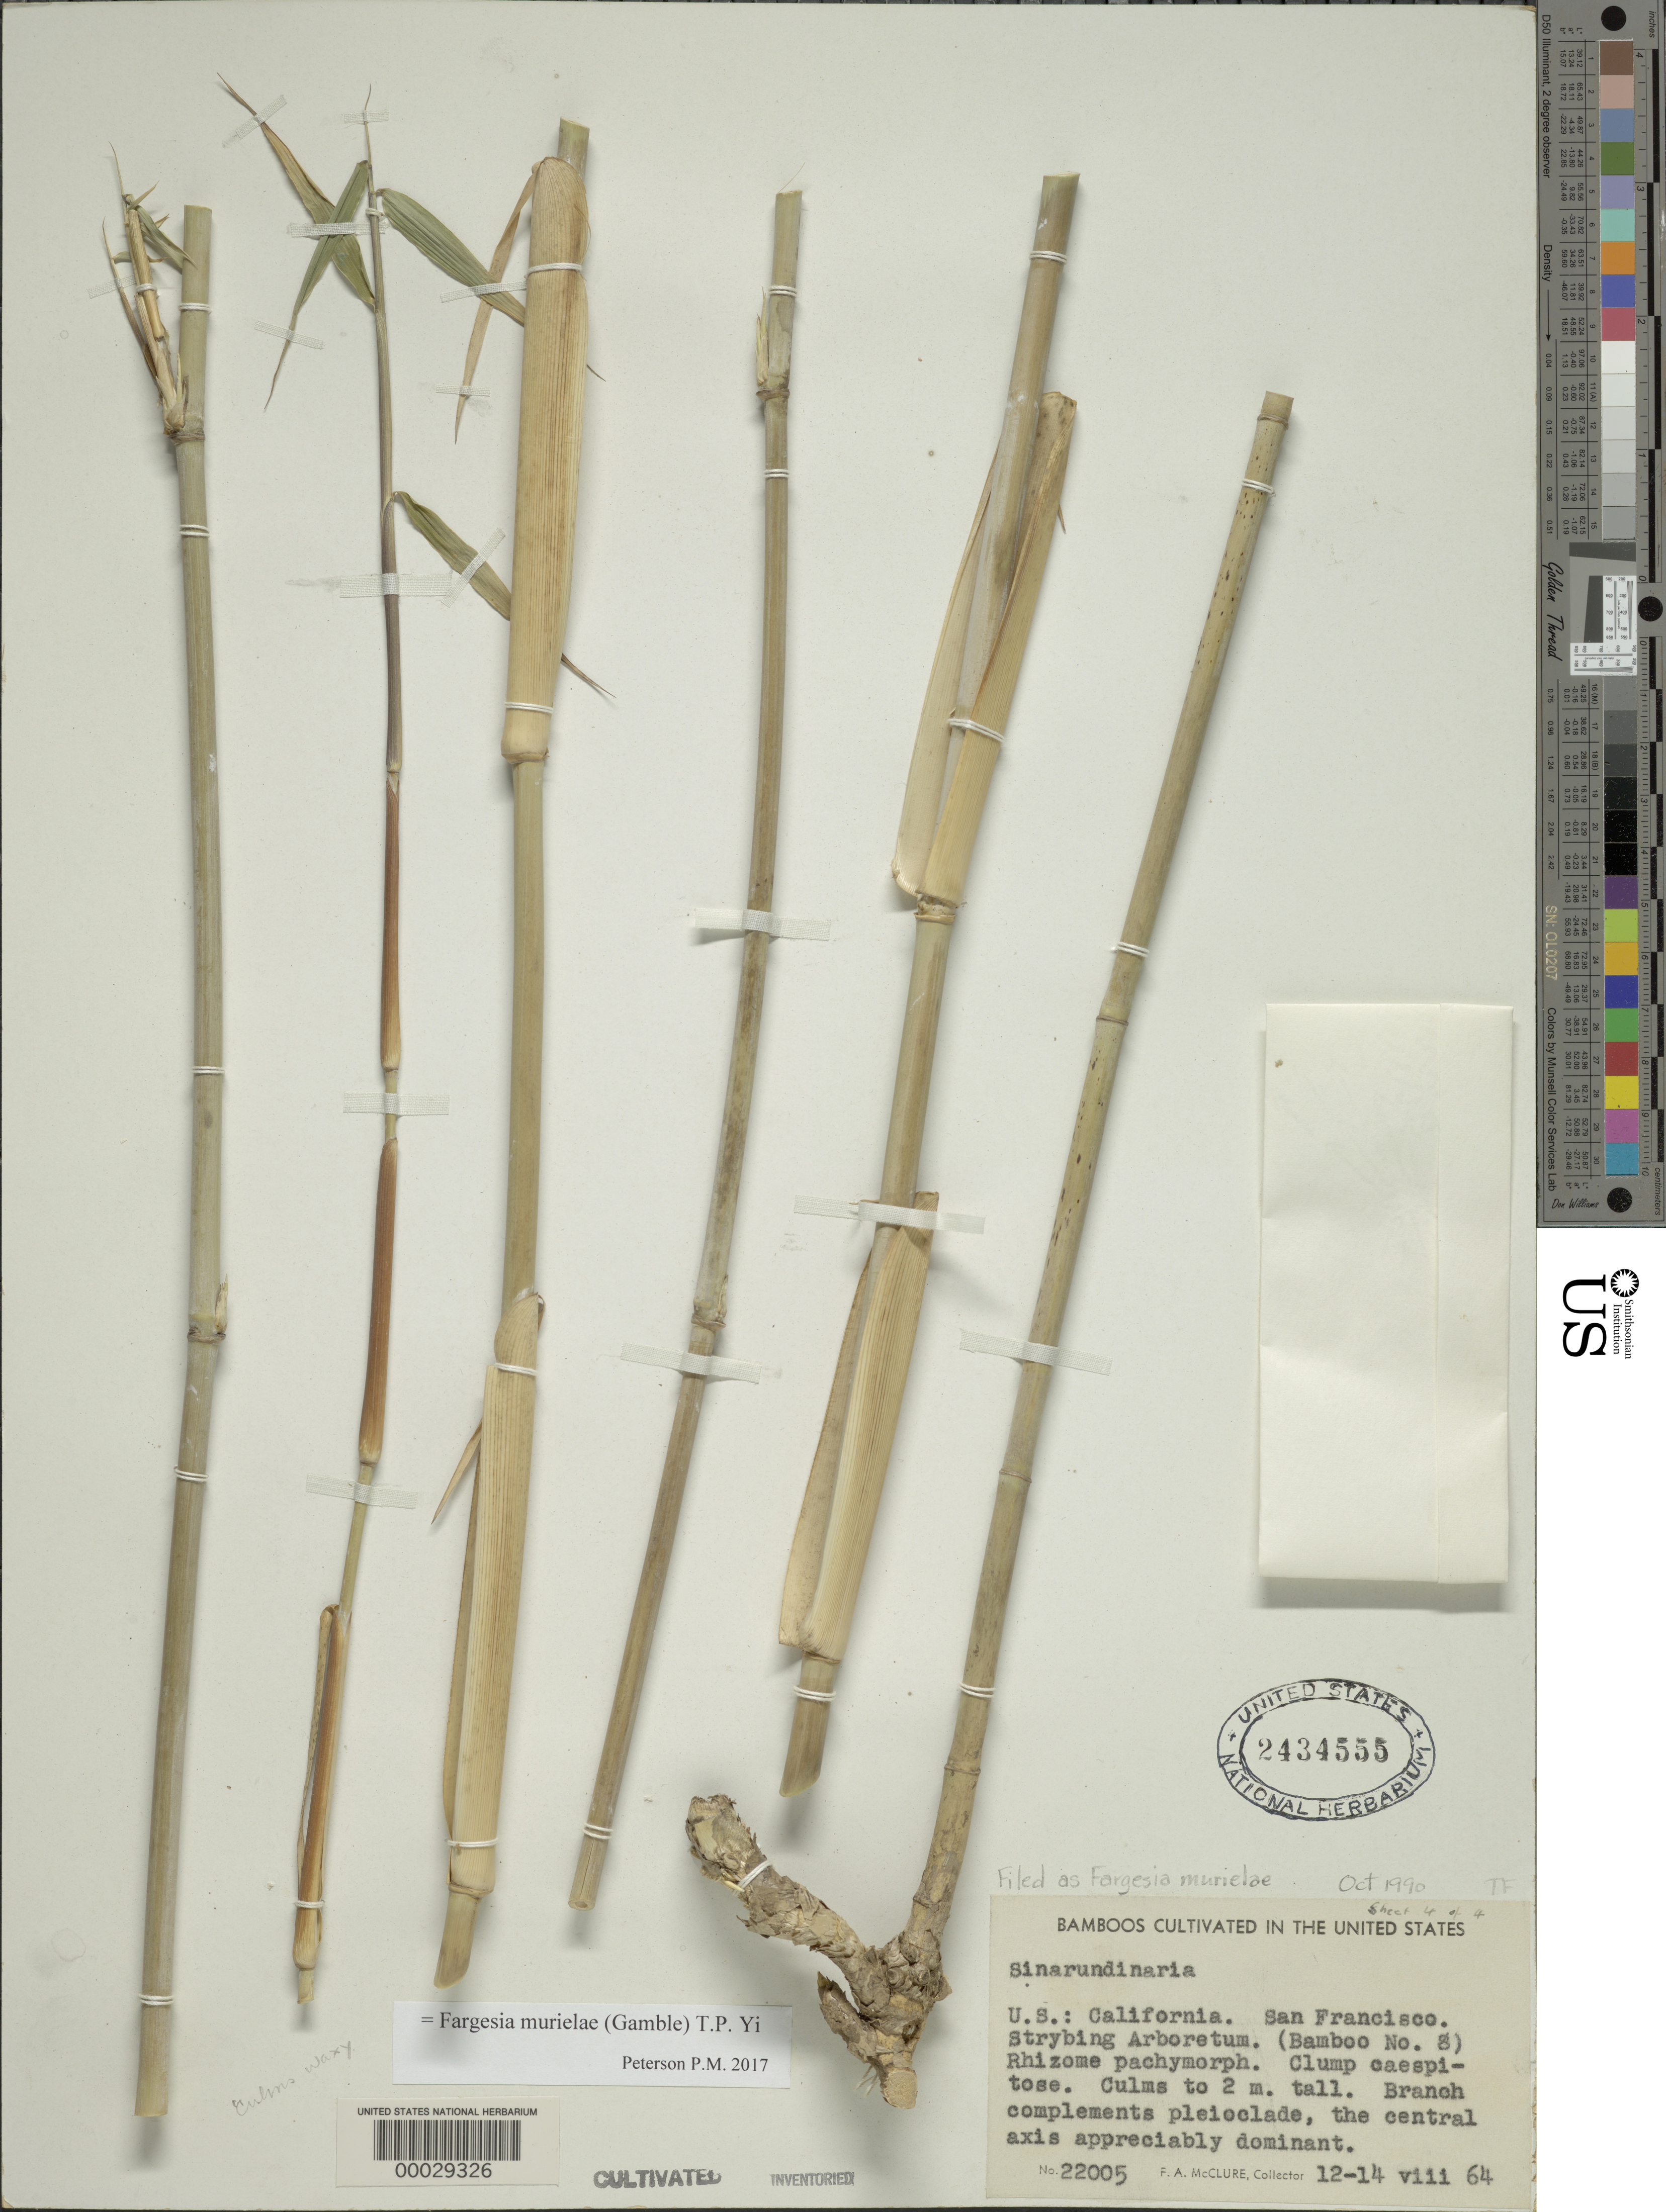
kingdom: Plantae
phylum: Tracheophyta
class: Liliopsida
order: Poales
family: Poaceae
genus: Fargesia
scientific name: Fargesia murielae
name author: (Gamble) T.P. Yi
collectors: F. A. McClure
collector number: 22005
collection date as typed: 12 Aug 1964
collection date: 1964-08-12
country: United States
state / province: California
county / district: San Francisco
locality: San francisco, strybing arboretum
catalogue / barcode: US 2434555